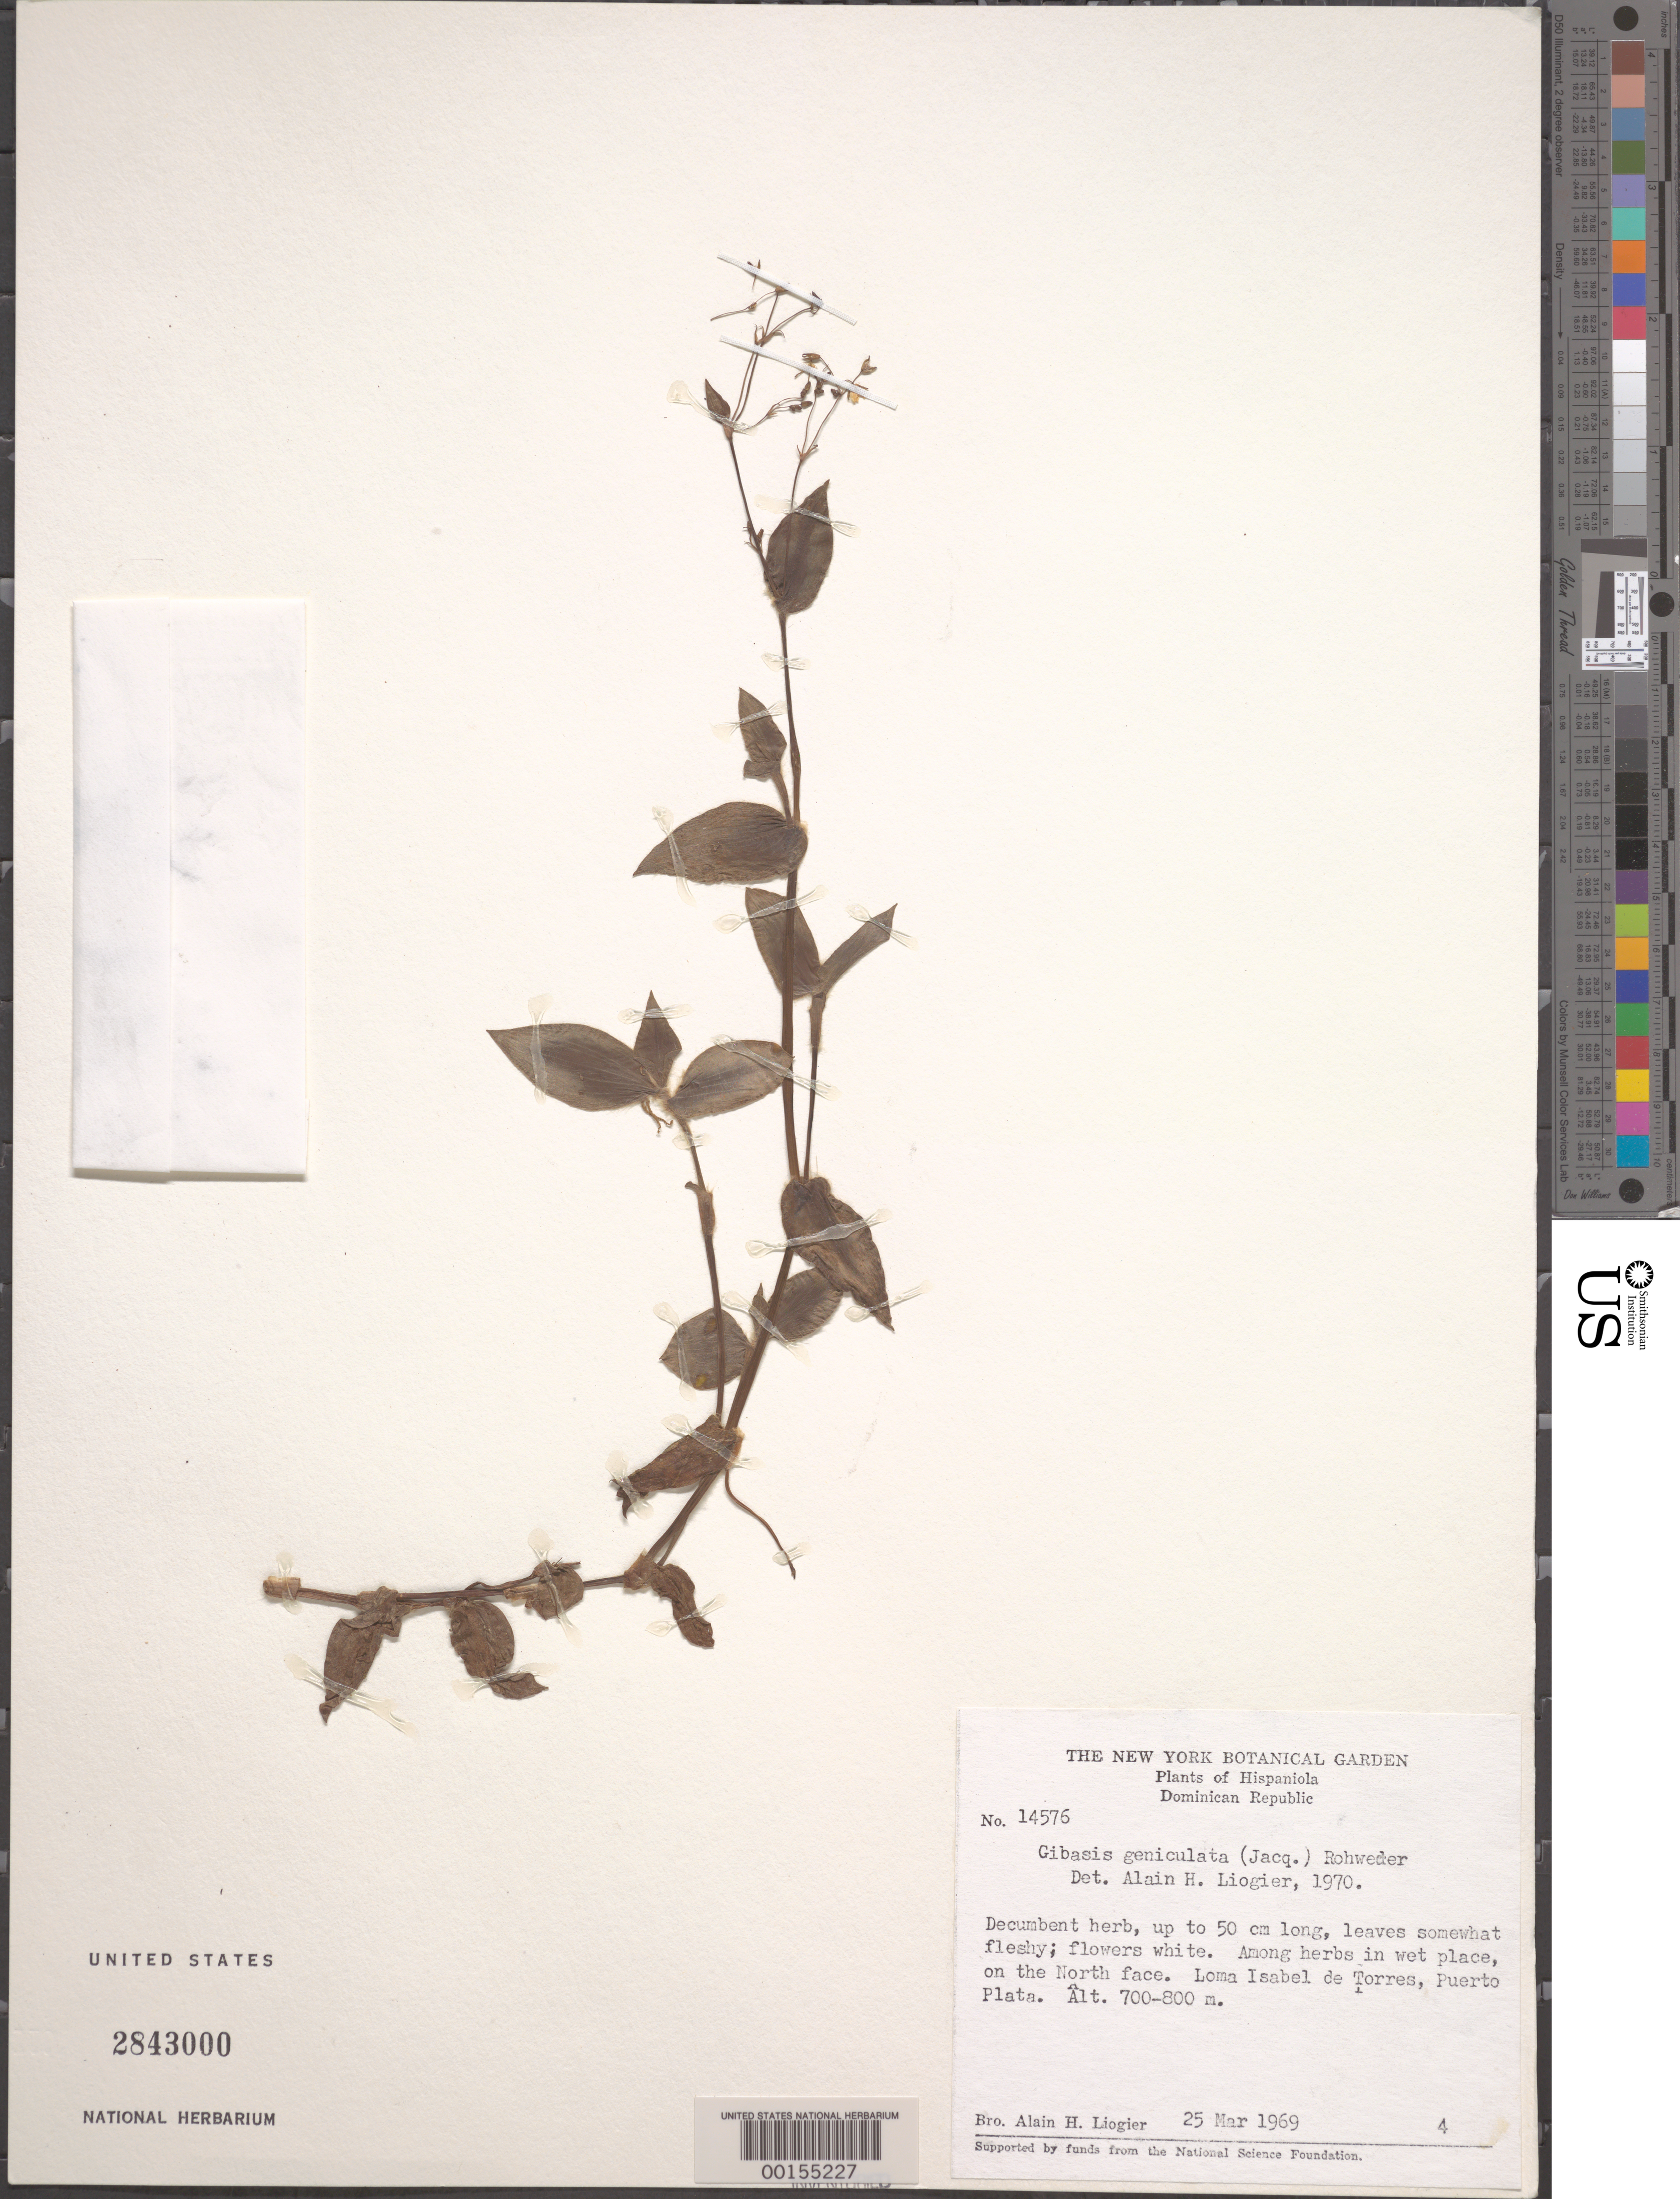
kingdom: Plantae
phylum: Tracheophyta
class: Liliopsida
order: Commelinales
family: Commelinaceae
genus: Gibasis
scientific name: Gibasis geniculata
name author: (Jacq.) Rohweder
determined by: Faden, Robert B., (US), Smithsonian Institution - National Museum of Natural History (UNITED STATES)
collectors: A. H. Liogier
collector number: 14576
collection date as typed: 25 Mar 1969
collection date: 1969-03-25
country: Dominican Republic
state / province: Puerto Plata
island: Hispaniola Island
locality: Loma isabel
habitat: Wet soil, north face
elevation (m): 700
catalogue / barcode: US 2843000